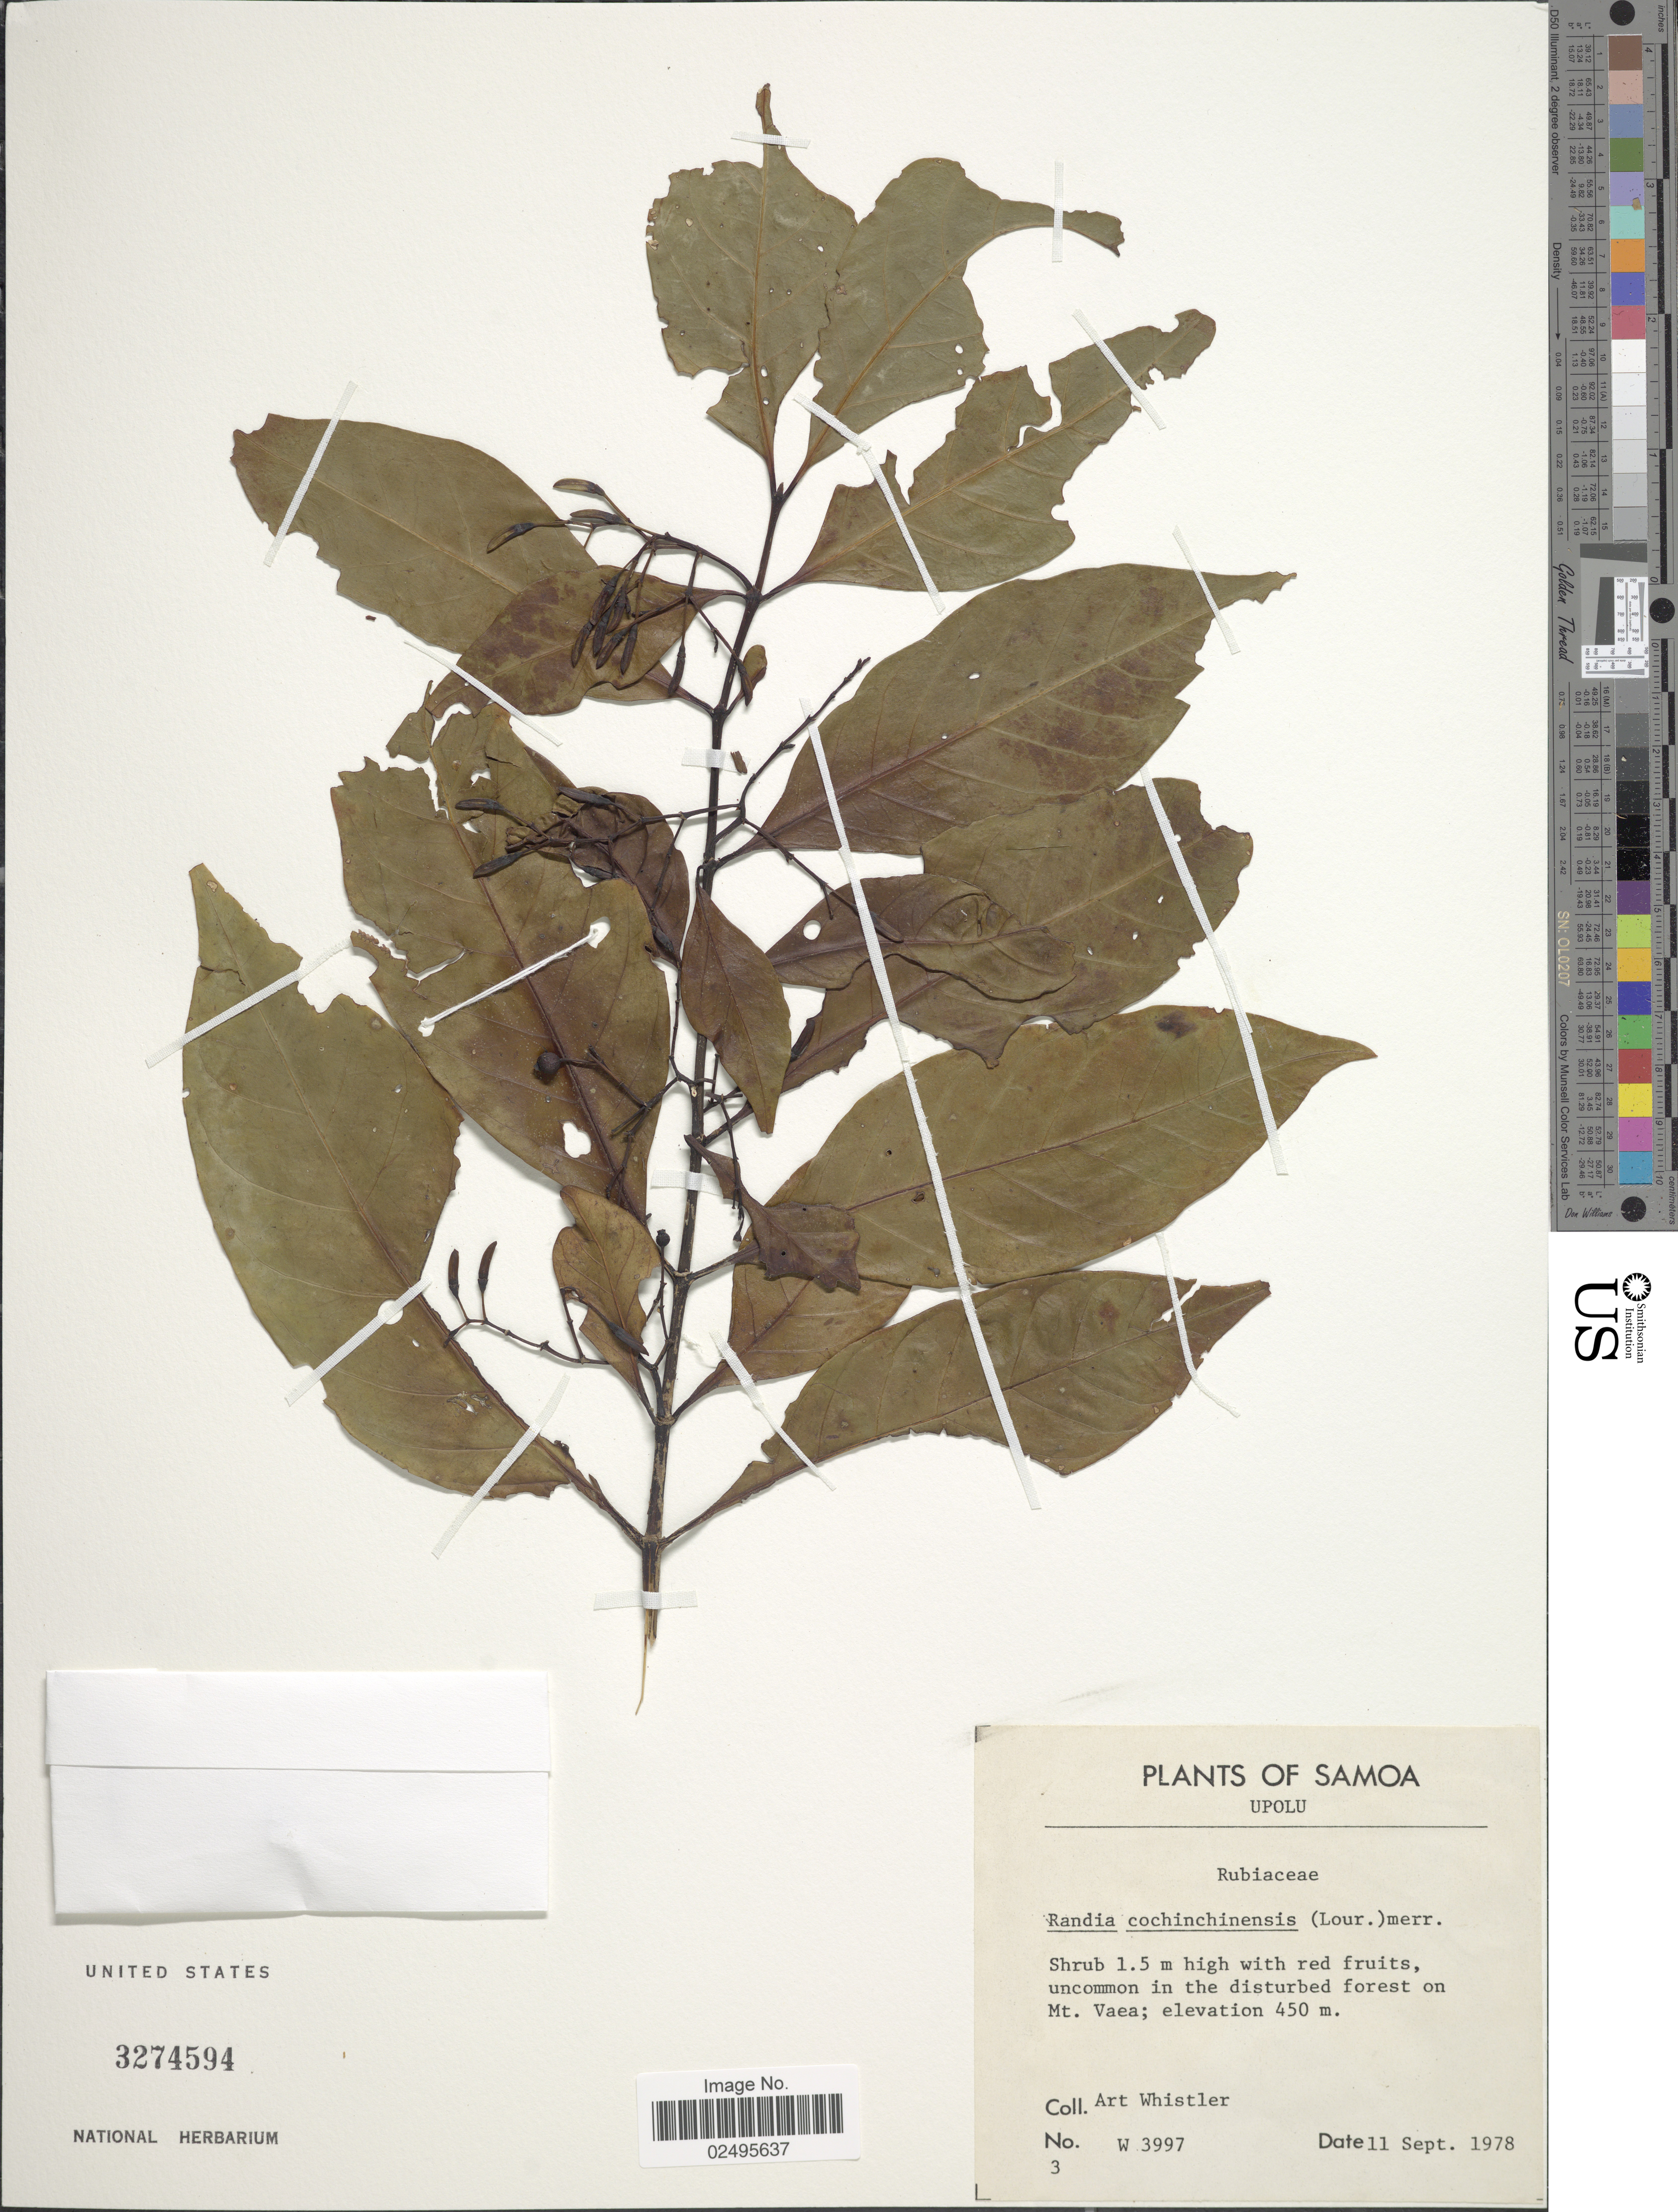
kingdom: Plantae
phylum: Tracheophyta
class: Magnoliopsida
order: Gentianales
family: Rubiaceae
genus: Aidia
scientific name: Aidia graeffei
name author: (Reinecke) Tirveng.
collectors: A. Whistler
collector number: W 3997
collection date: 1978-09-11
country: Samoa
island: Upolu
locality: Samoa. Mt. Vaea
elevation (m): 450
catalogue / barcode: US 3274594